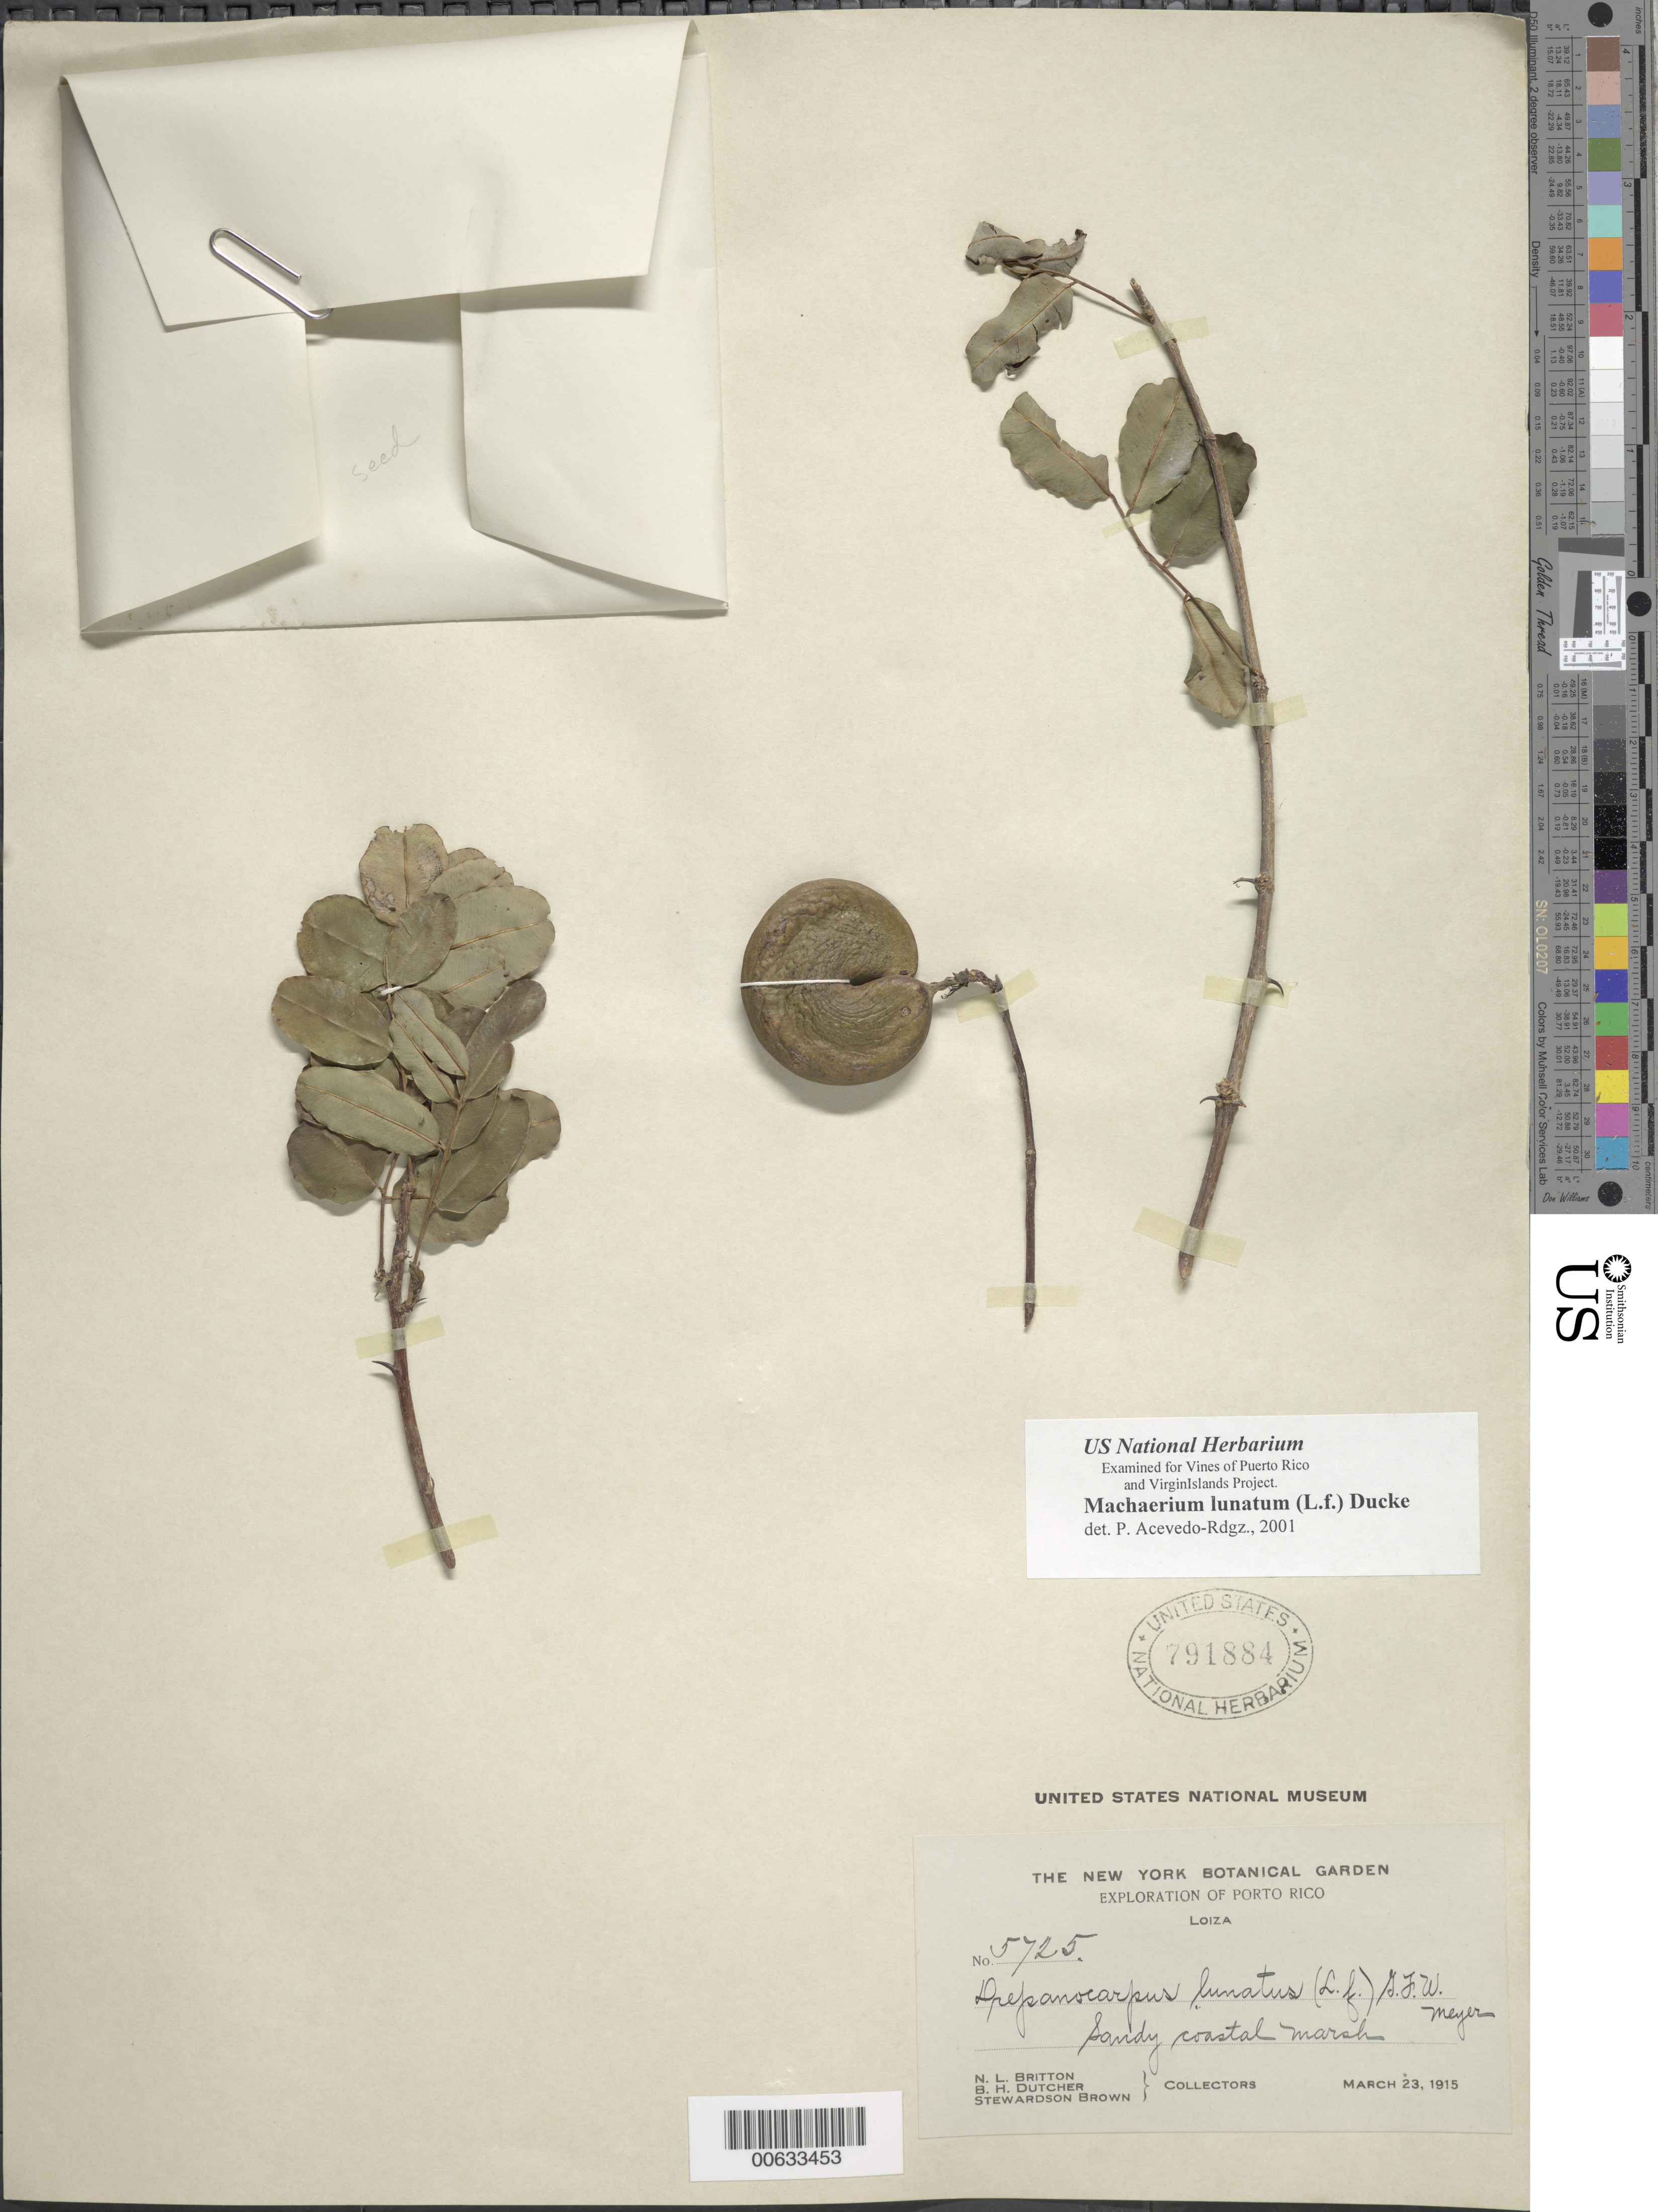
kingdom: Plantae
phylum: Tracheophyta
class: Magnoliopsida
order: Fabales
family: Fabaceae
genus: Machaerium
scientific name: Machaerium lunatum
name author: (L. f.) Ducke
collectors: N. Britton, B. H. Dutcher & S. Brown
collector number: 5725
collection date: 1915-03-23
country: Puerto Rico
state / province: Loíza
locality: Loiza, Sandy coastal marsh.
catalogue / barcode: US 781884